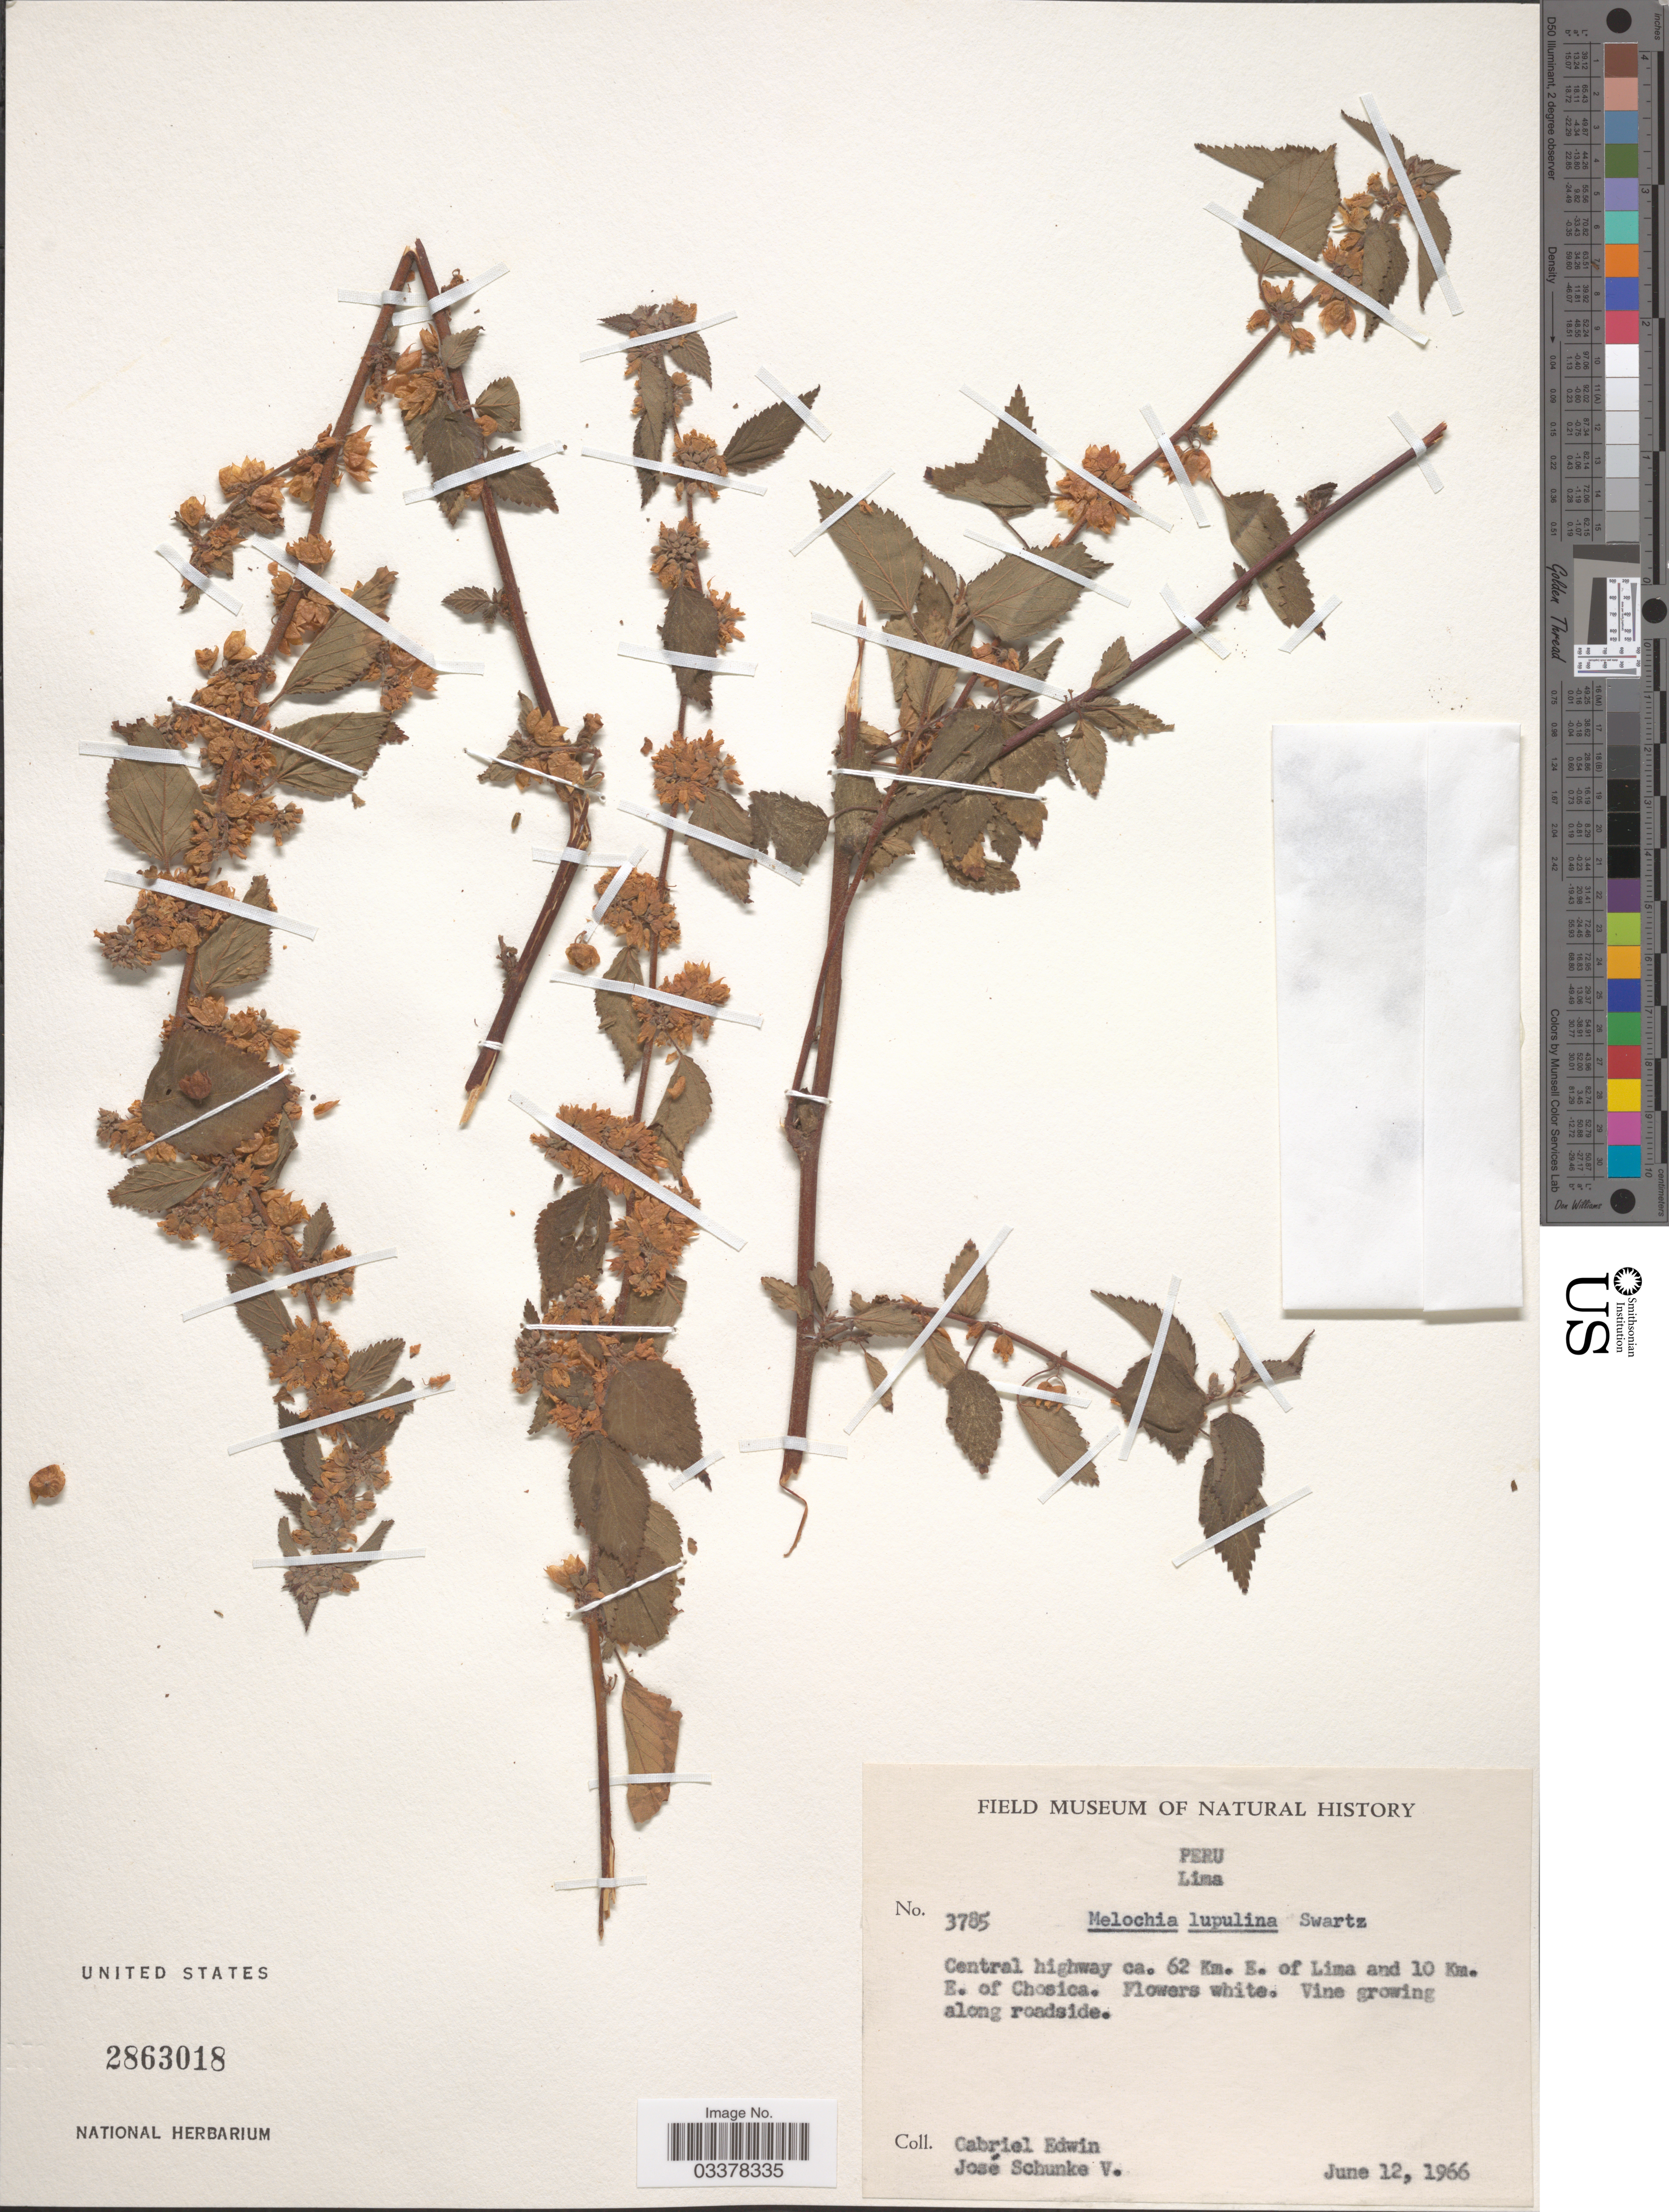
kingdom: Plantae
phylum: Tracheophyta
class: Magnoliopsida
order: Malvales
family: Malvaceae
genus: Melochia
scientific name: Melochia lupulina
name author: Sw.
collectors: G. Edwin & J. Schunke Vigo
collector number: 3785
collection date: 1966-06-12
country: Peru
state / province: Lima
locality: Central highway ca. 62 Km. E. of Lima and 10 Km. E. of Chosica.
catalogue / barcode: US 2863018